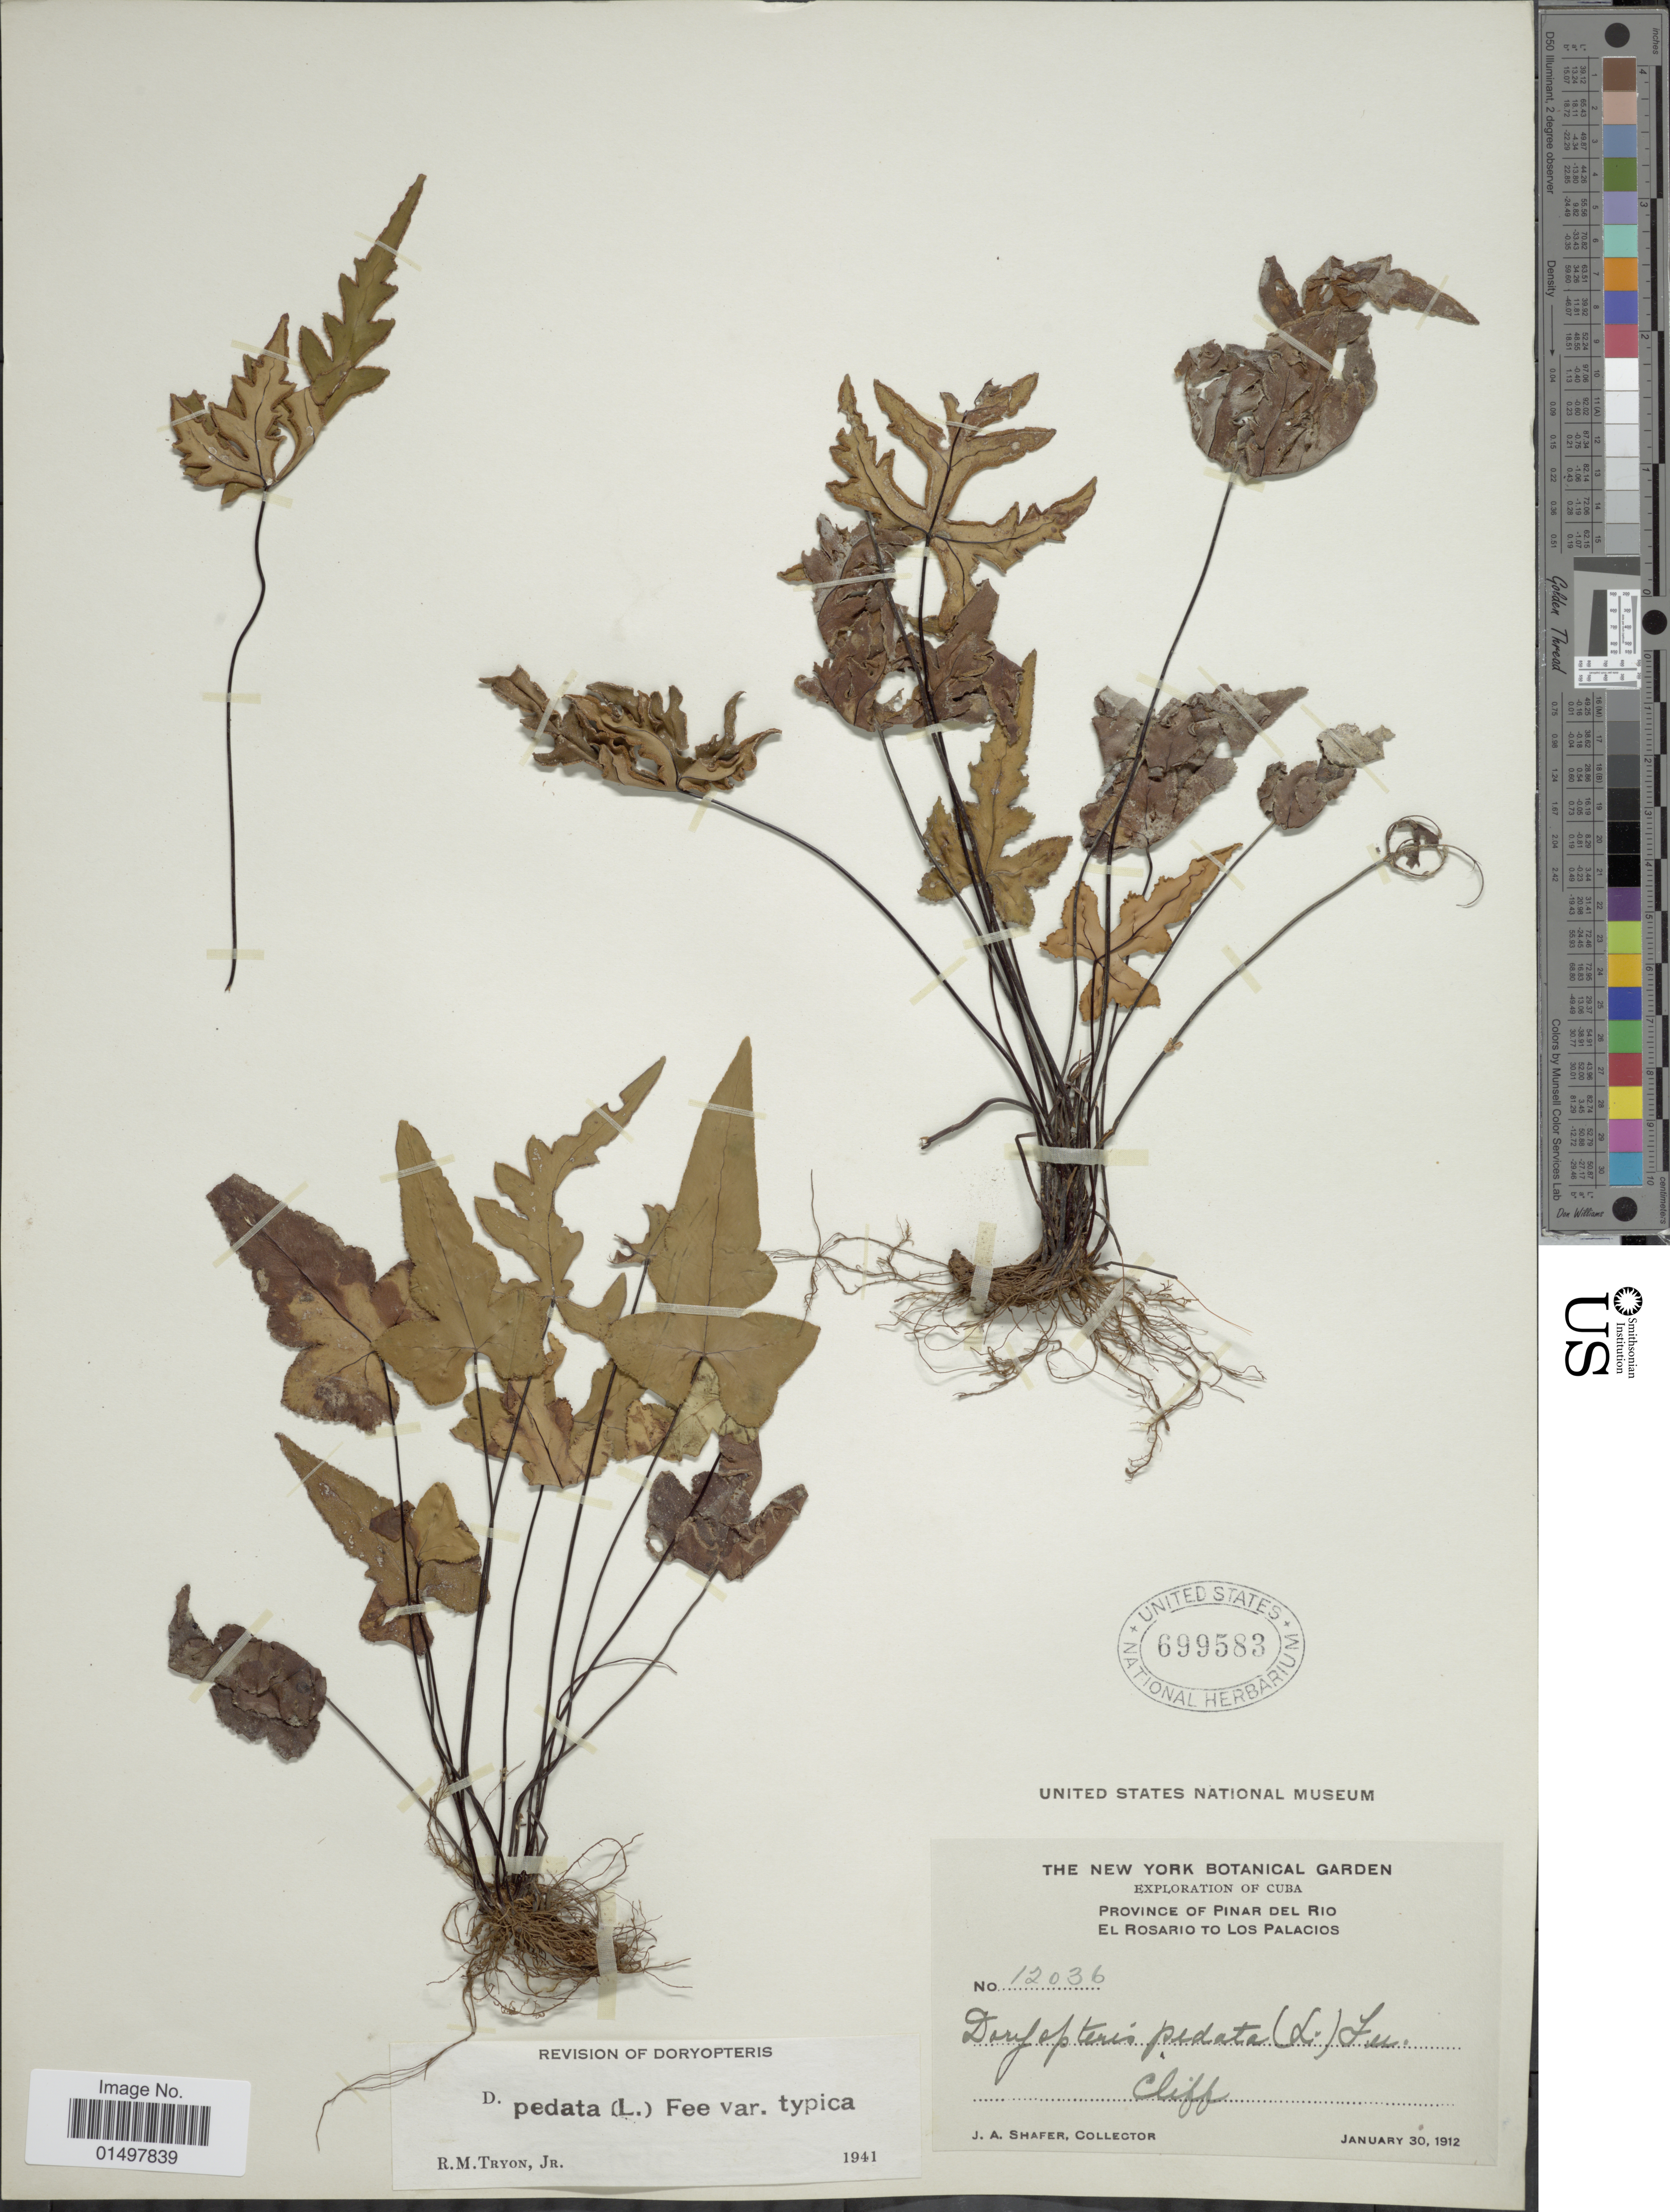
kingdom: Plantae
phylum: Tracheophyta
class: Polypodiopsida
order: Polypodiales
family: Pteridaceae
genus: Doryopteris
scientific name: Doryopteris pedata var. typica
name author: (L.) Fée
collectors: J. A. Shafer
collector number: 12036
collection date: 1912-01-30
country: Cuba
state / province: Pinar del Río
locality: Province of Pinar del Rio. El Rosario to Los Palacios.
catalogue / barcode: US 699583